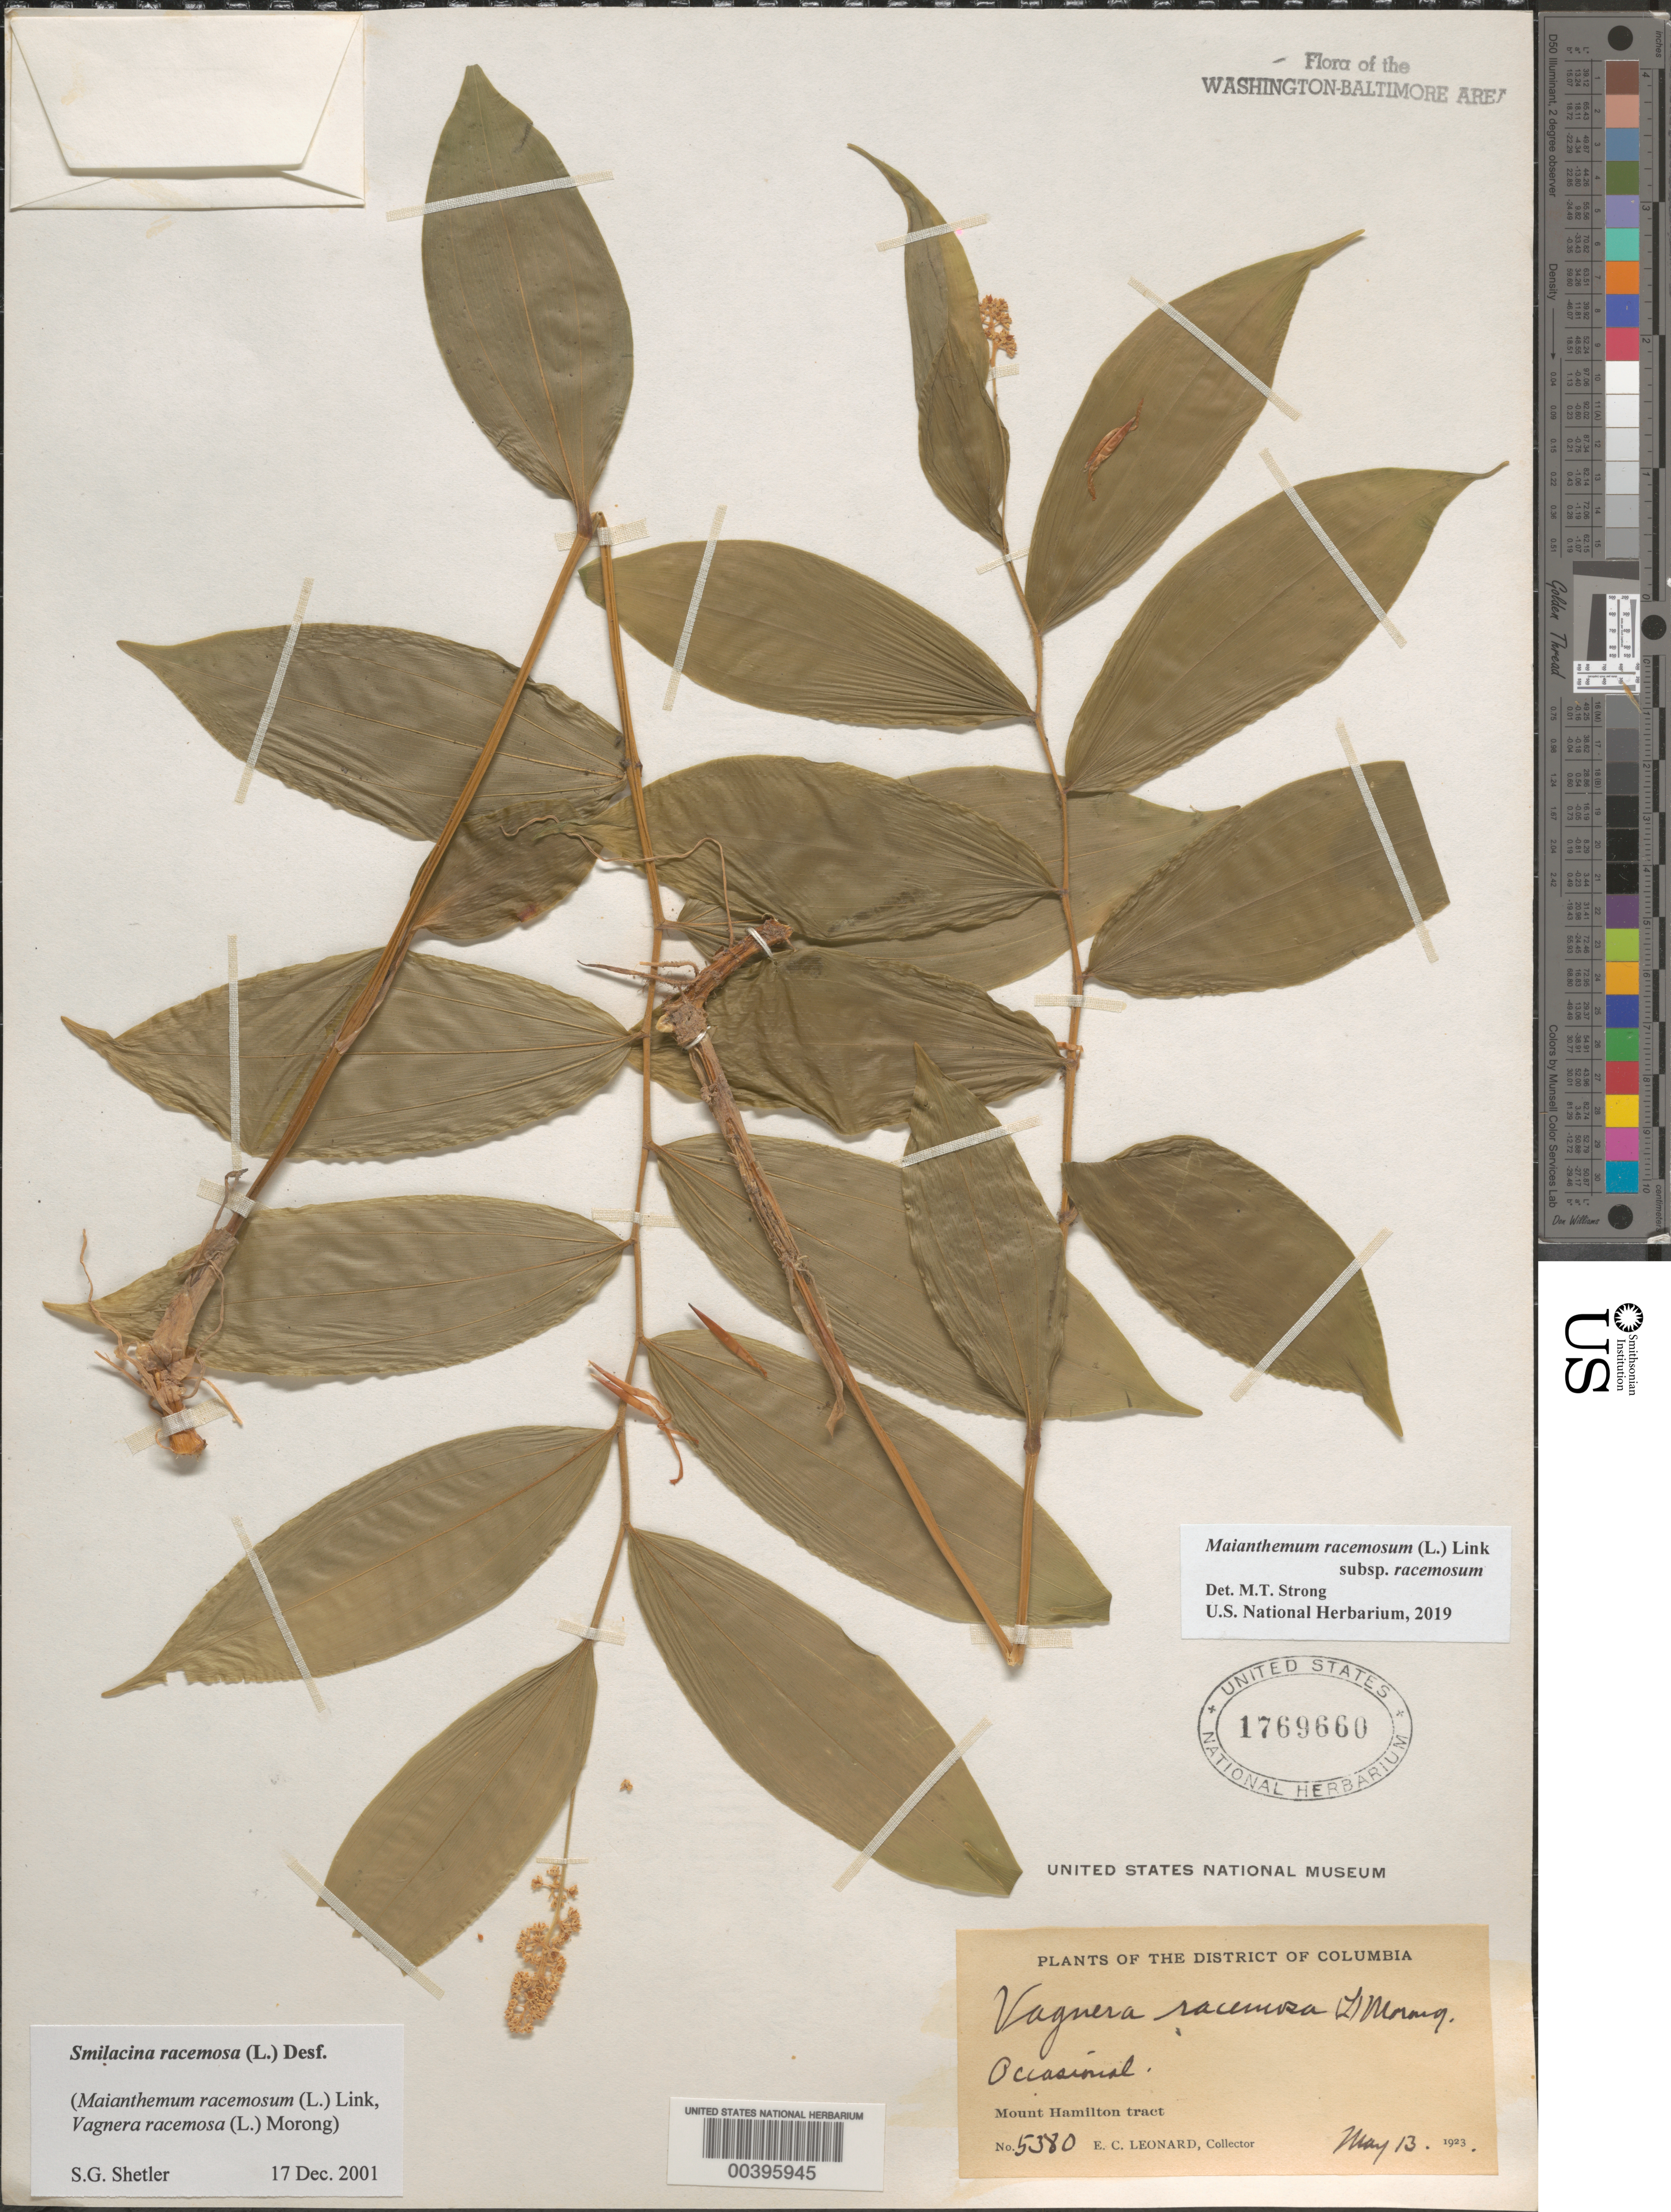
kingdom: Plantae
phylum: Tracheophyta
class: Liliopsida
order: Asparagales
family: Asparagaceae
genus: Maianthemum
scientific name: Maianthemum racemosum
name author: (L.) Link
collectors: E. C. Leonard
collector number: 5380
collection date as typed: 13 May 1923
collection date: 1923-05-13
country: United States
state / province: District of Columbia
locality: Mount Hamilton Tract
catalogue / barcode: US 1769660